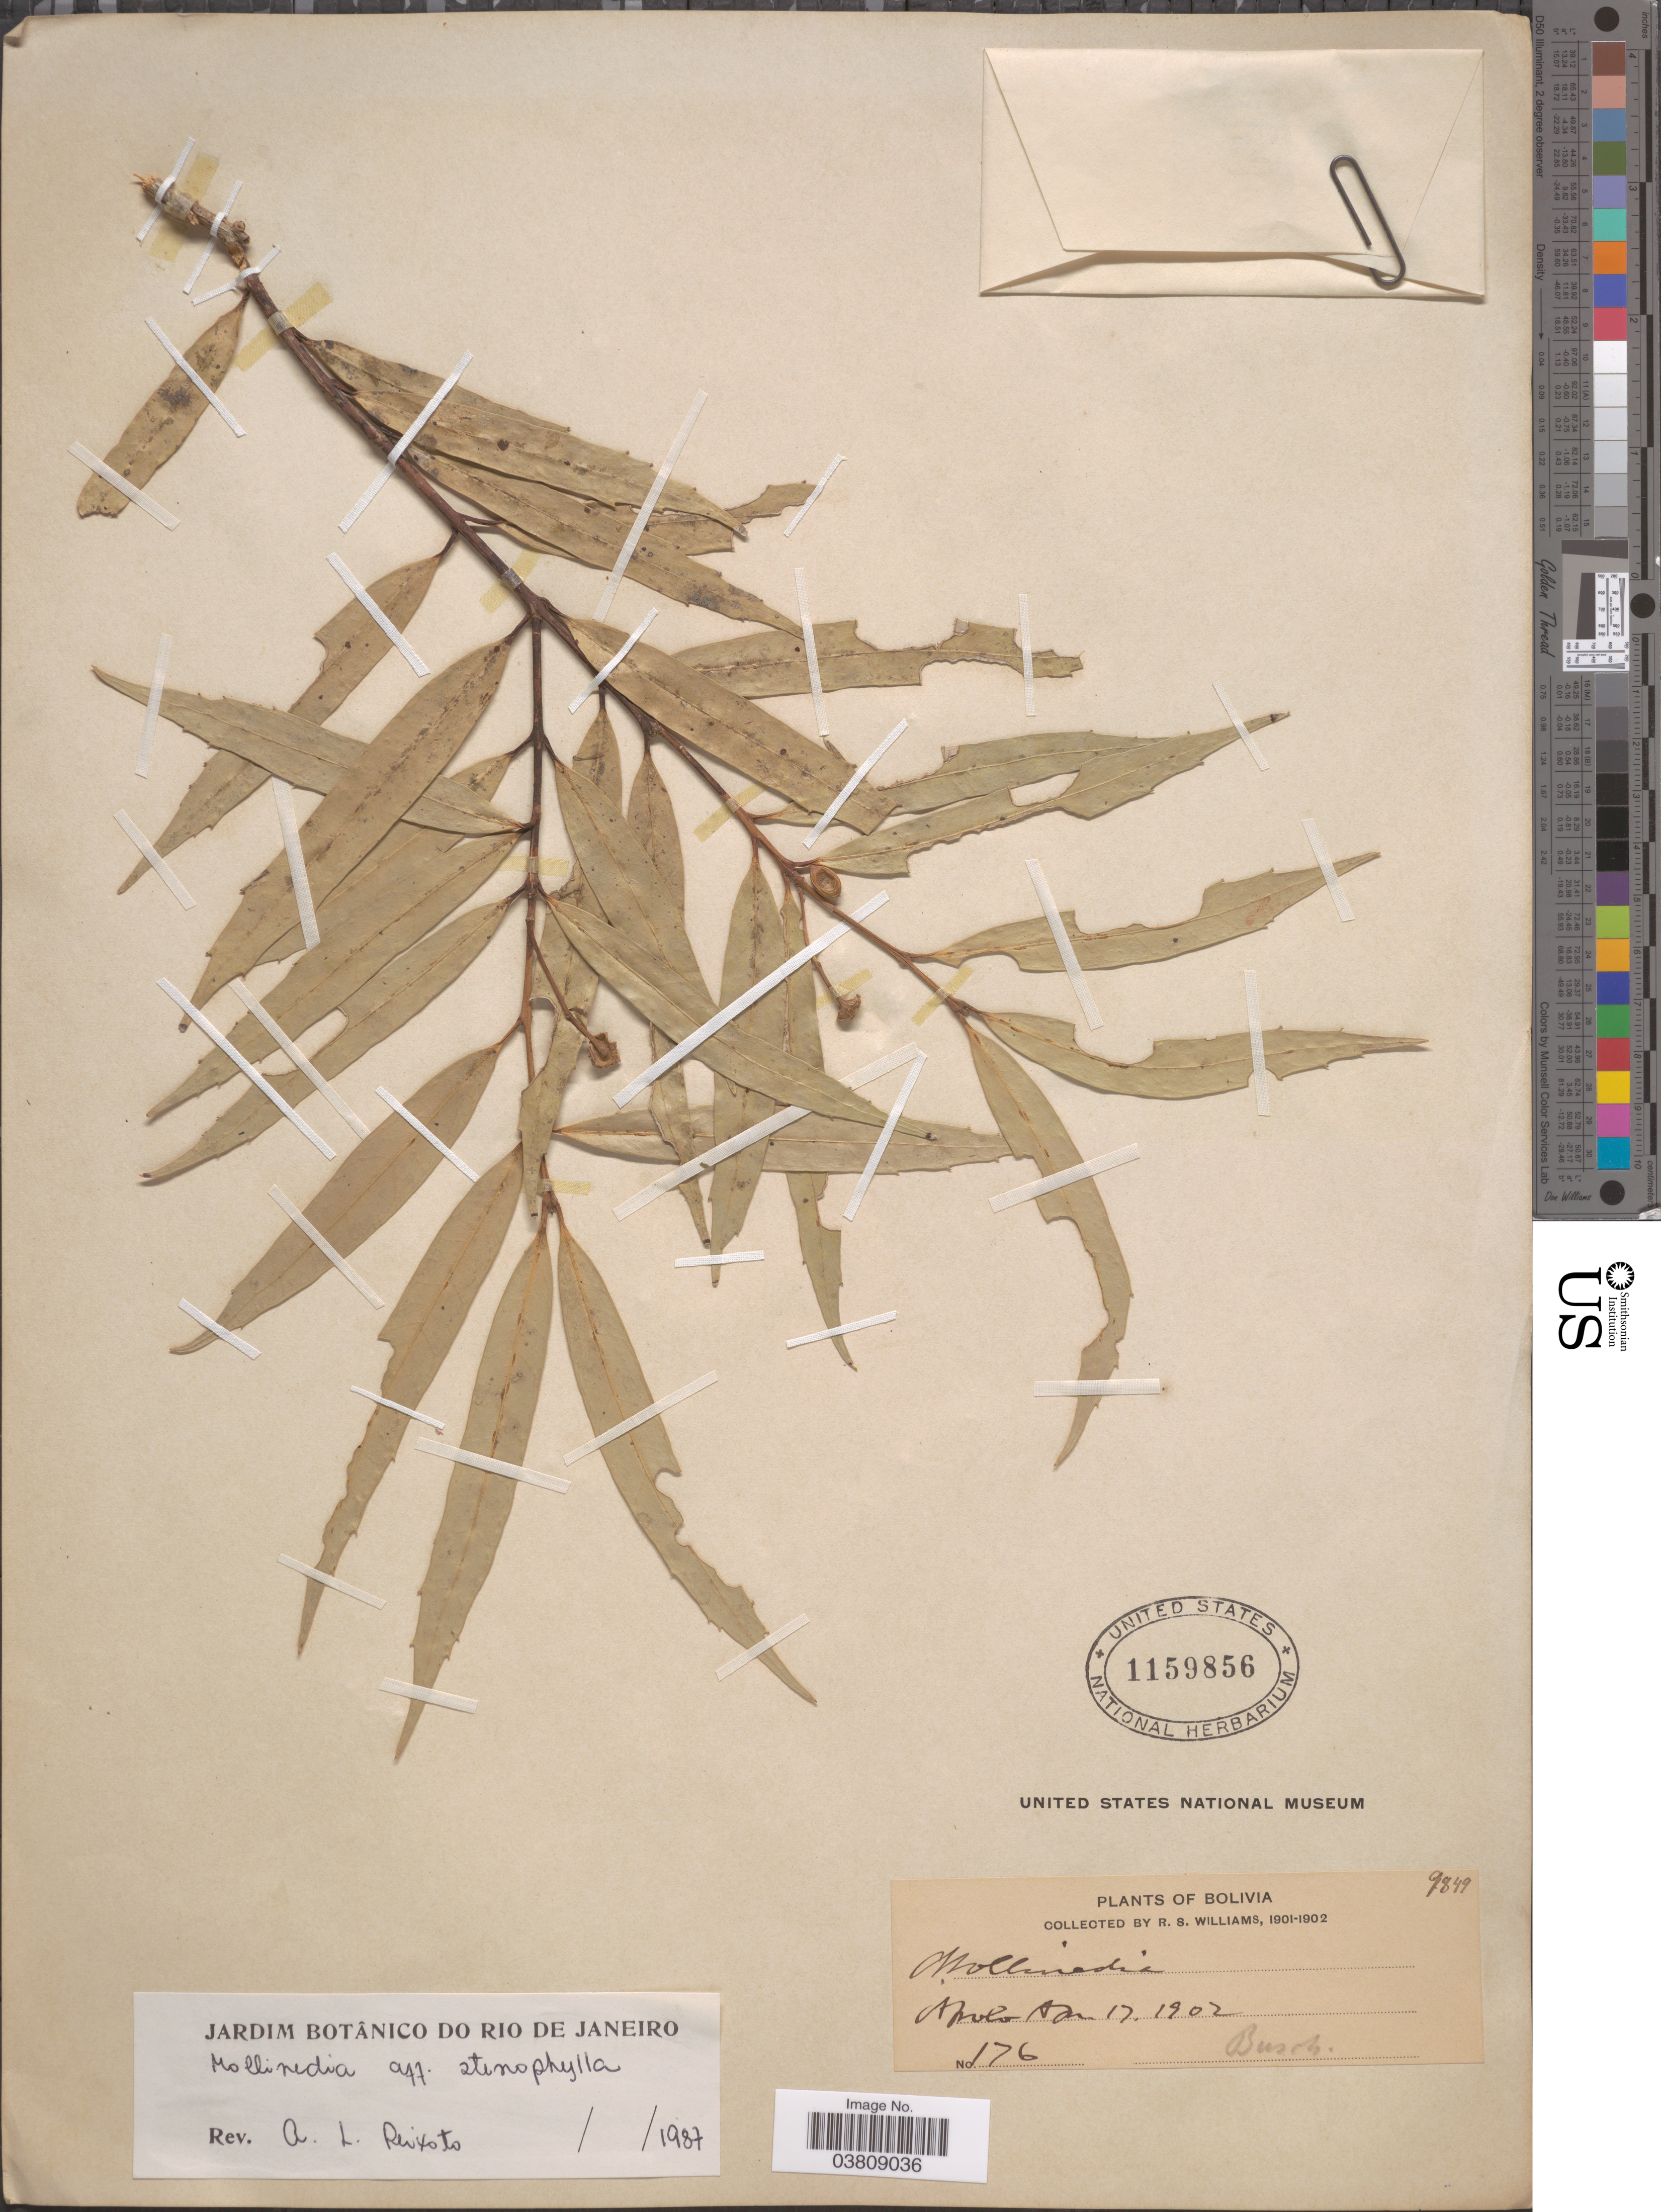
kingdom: Plantae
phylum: Tracheophyta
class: Magnoliopsida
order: Laurales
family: Monimiaceae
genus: Mollinedia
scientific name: Mollinedia stenophylla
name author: Perkins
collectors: R. S. Williams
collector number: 176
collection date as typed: Apr. 17, 1902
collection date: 1902-04-17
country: Bolivia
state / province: La Paz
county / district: Franz Tamayo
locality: Apolo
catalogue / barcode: US 1159856